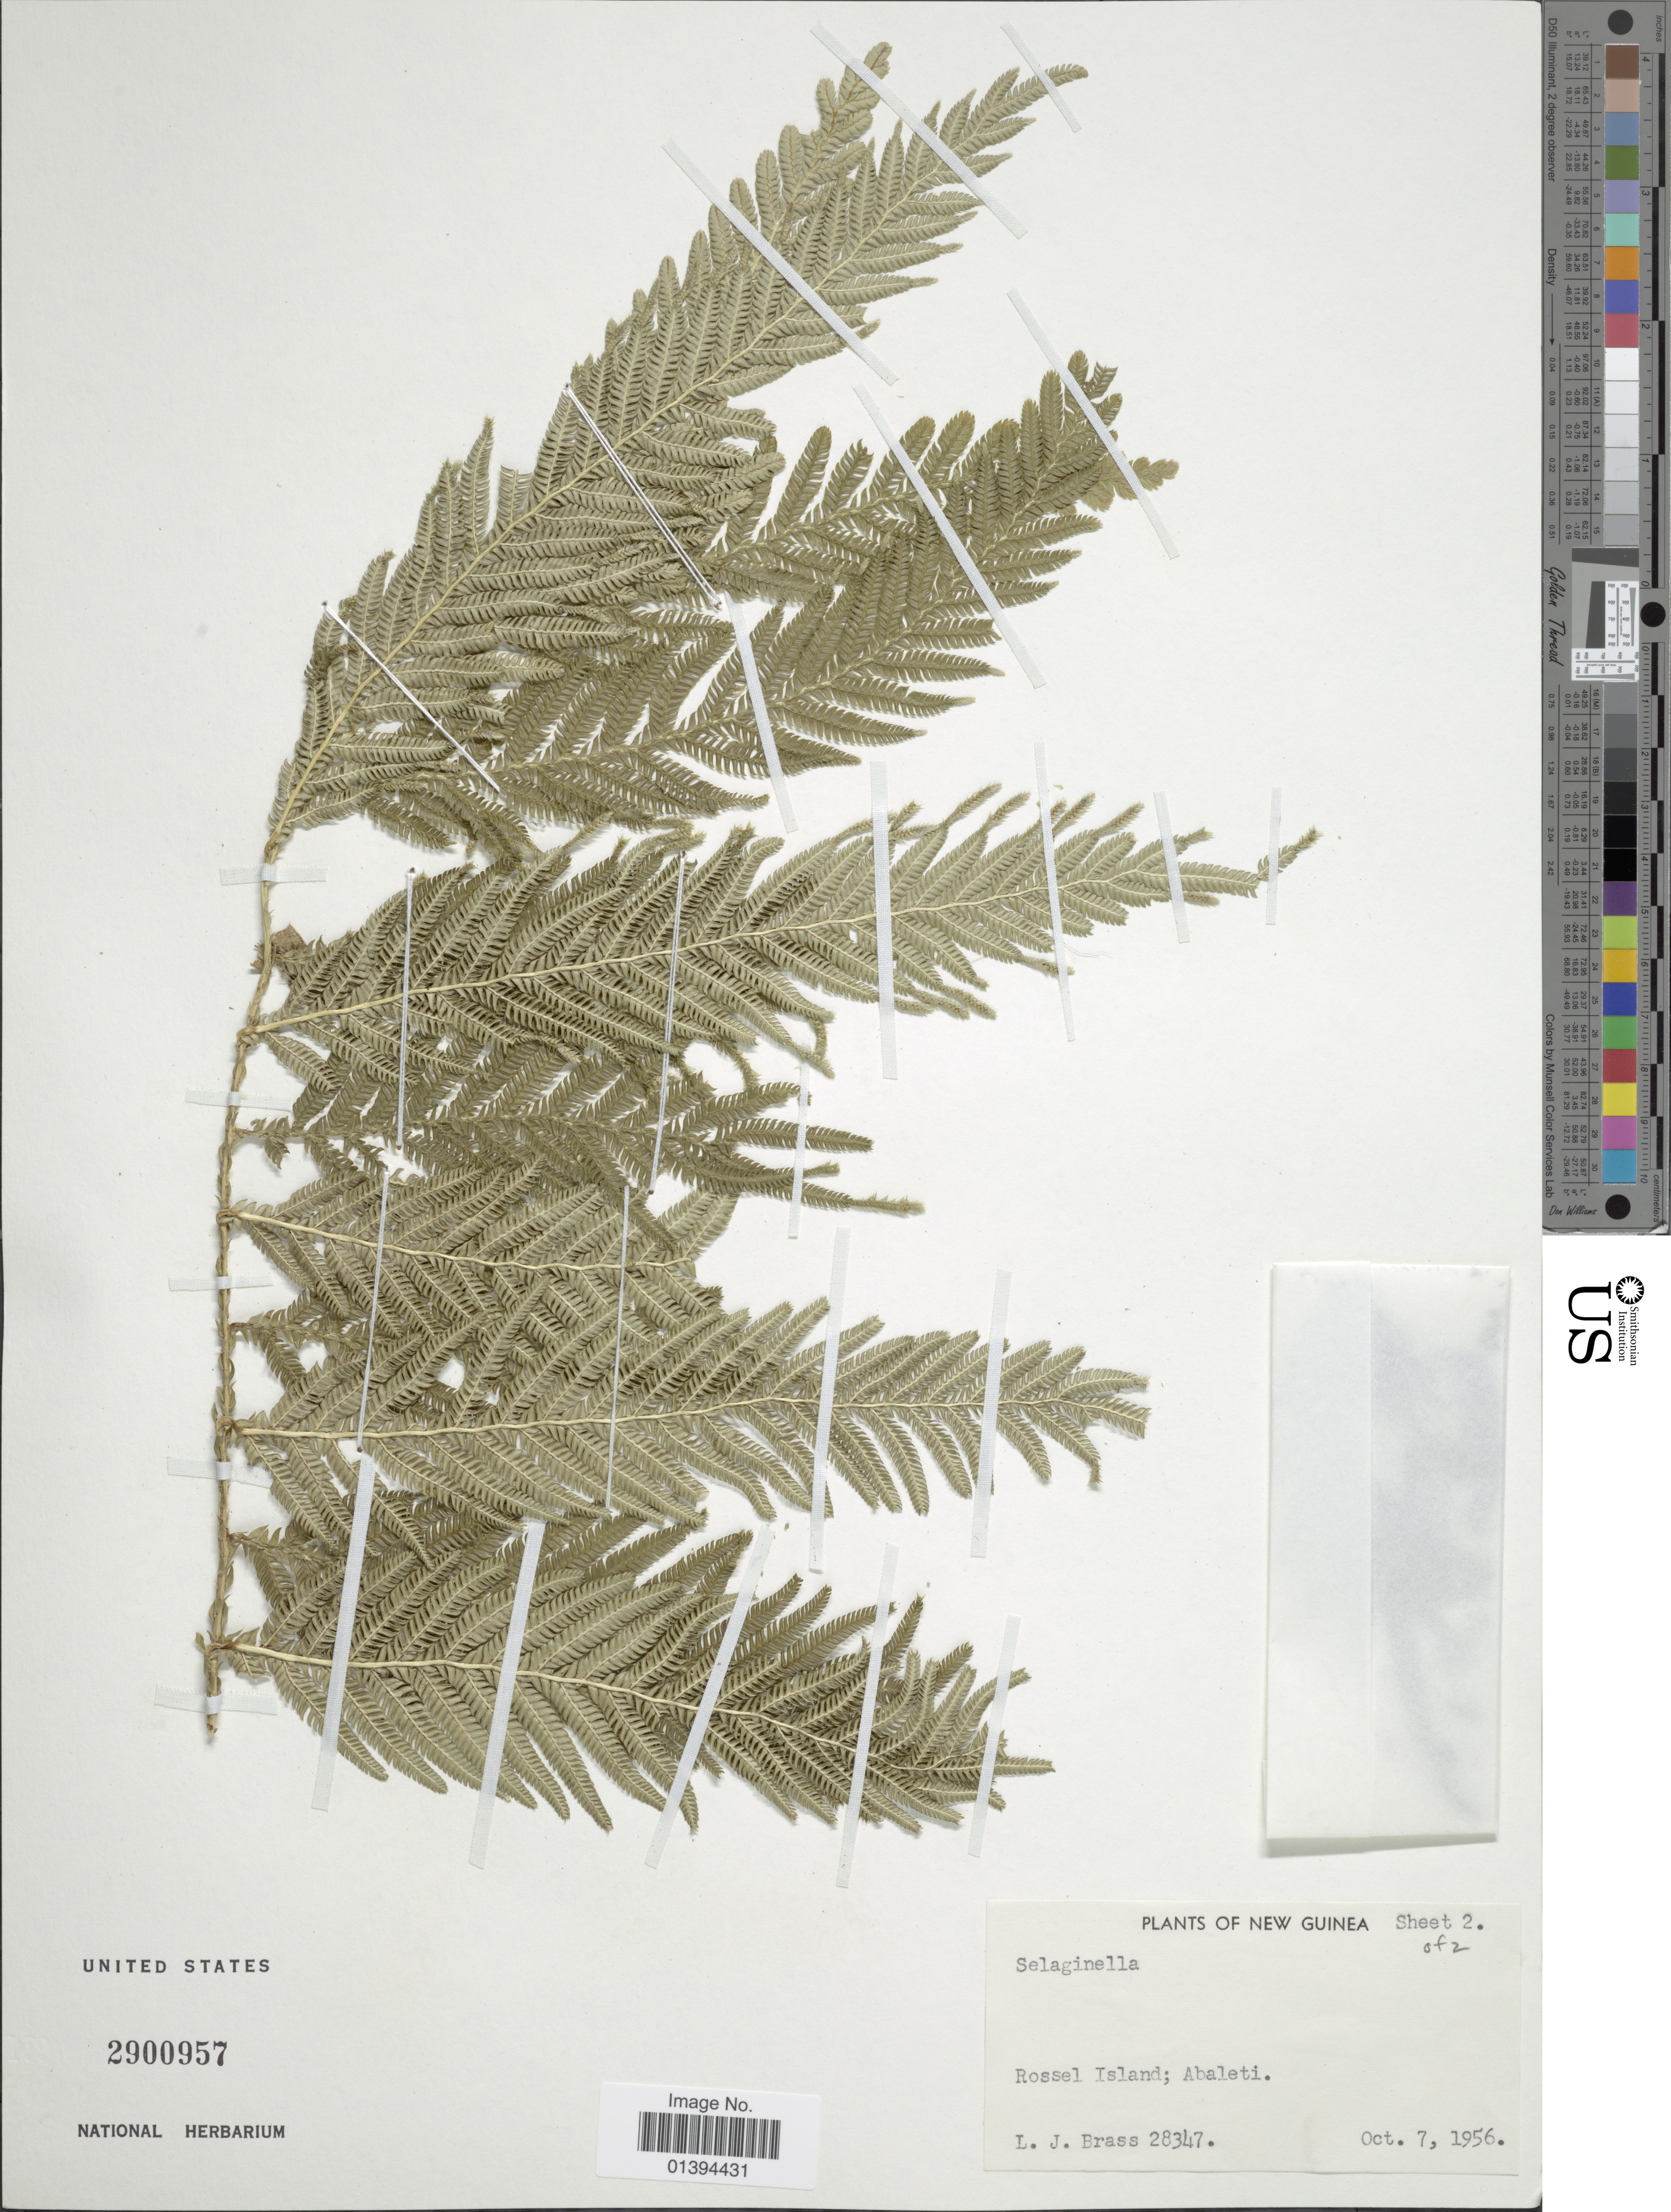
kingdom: Plantae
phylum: Tracheophyta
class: Lycopodiopsida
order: Selaginellales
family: Selaginellaceae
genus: Selaginella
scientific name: Selaginella sp.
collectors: L. J. Brass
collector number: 28347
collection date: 1956-10-07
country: Papua New Guinea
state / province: Milne Bay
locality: Rossel Island; Abaleti, New Guinea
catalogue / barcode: US 2900957